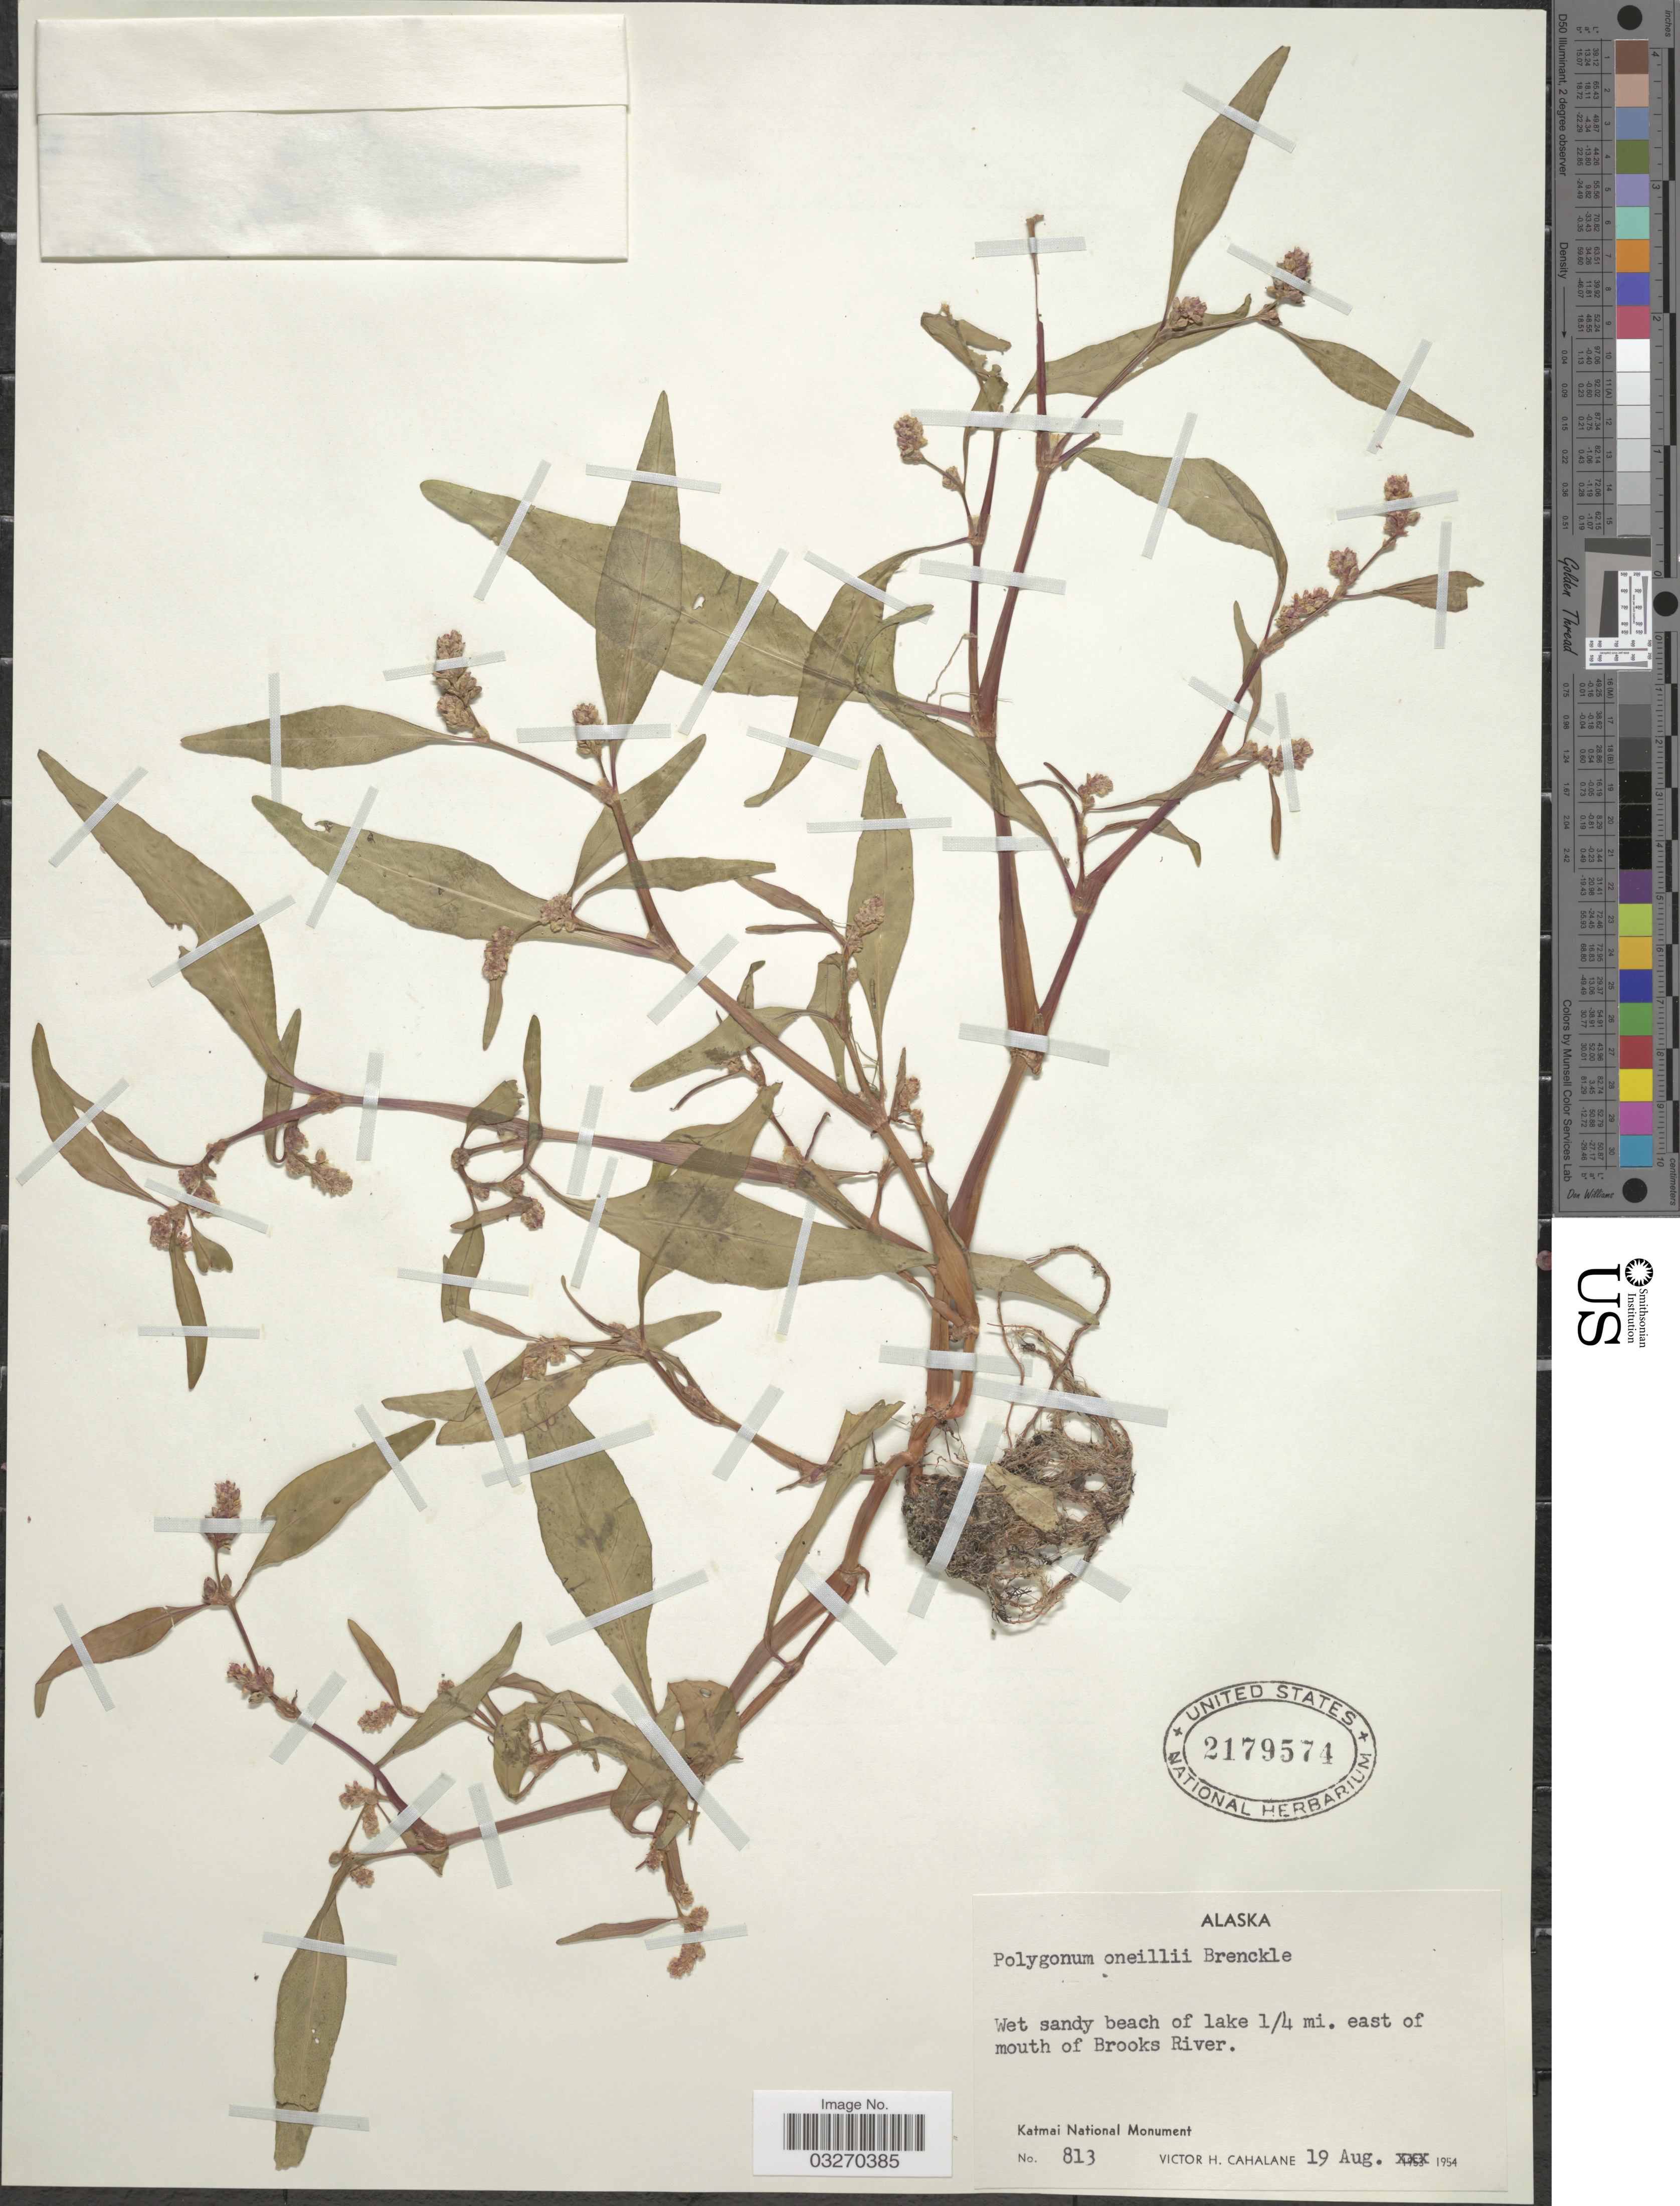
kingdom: Plantae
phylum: Tracheophyta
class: Magnoliopsida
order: Caryophyllales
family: Polygonaceae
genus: Persicaria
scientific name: Persicaria lapathifolia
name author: (L.) Delarbre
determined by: Atha, D. E.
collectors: V. Cahalane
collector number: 813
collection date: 1954-08-19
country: United States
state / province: Alaska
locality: Wet sandy beach of lake ¼ mi. east of mouth of Brooks River. Katmai National Monument.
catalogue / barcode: US 2179574